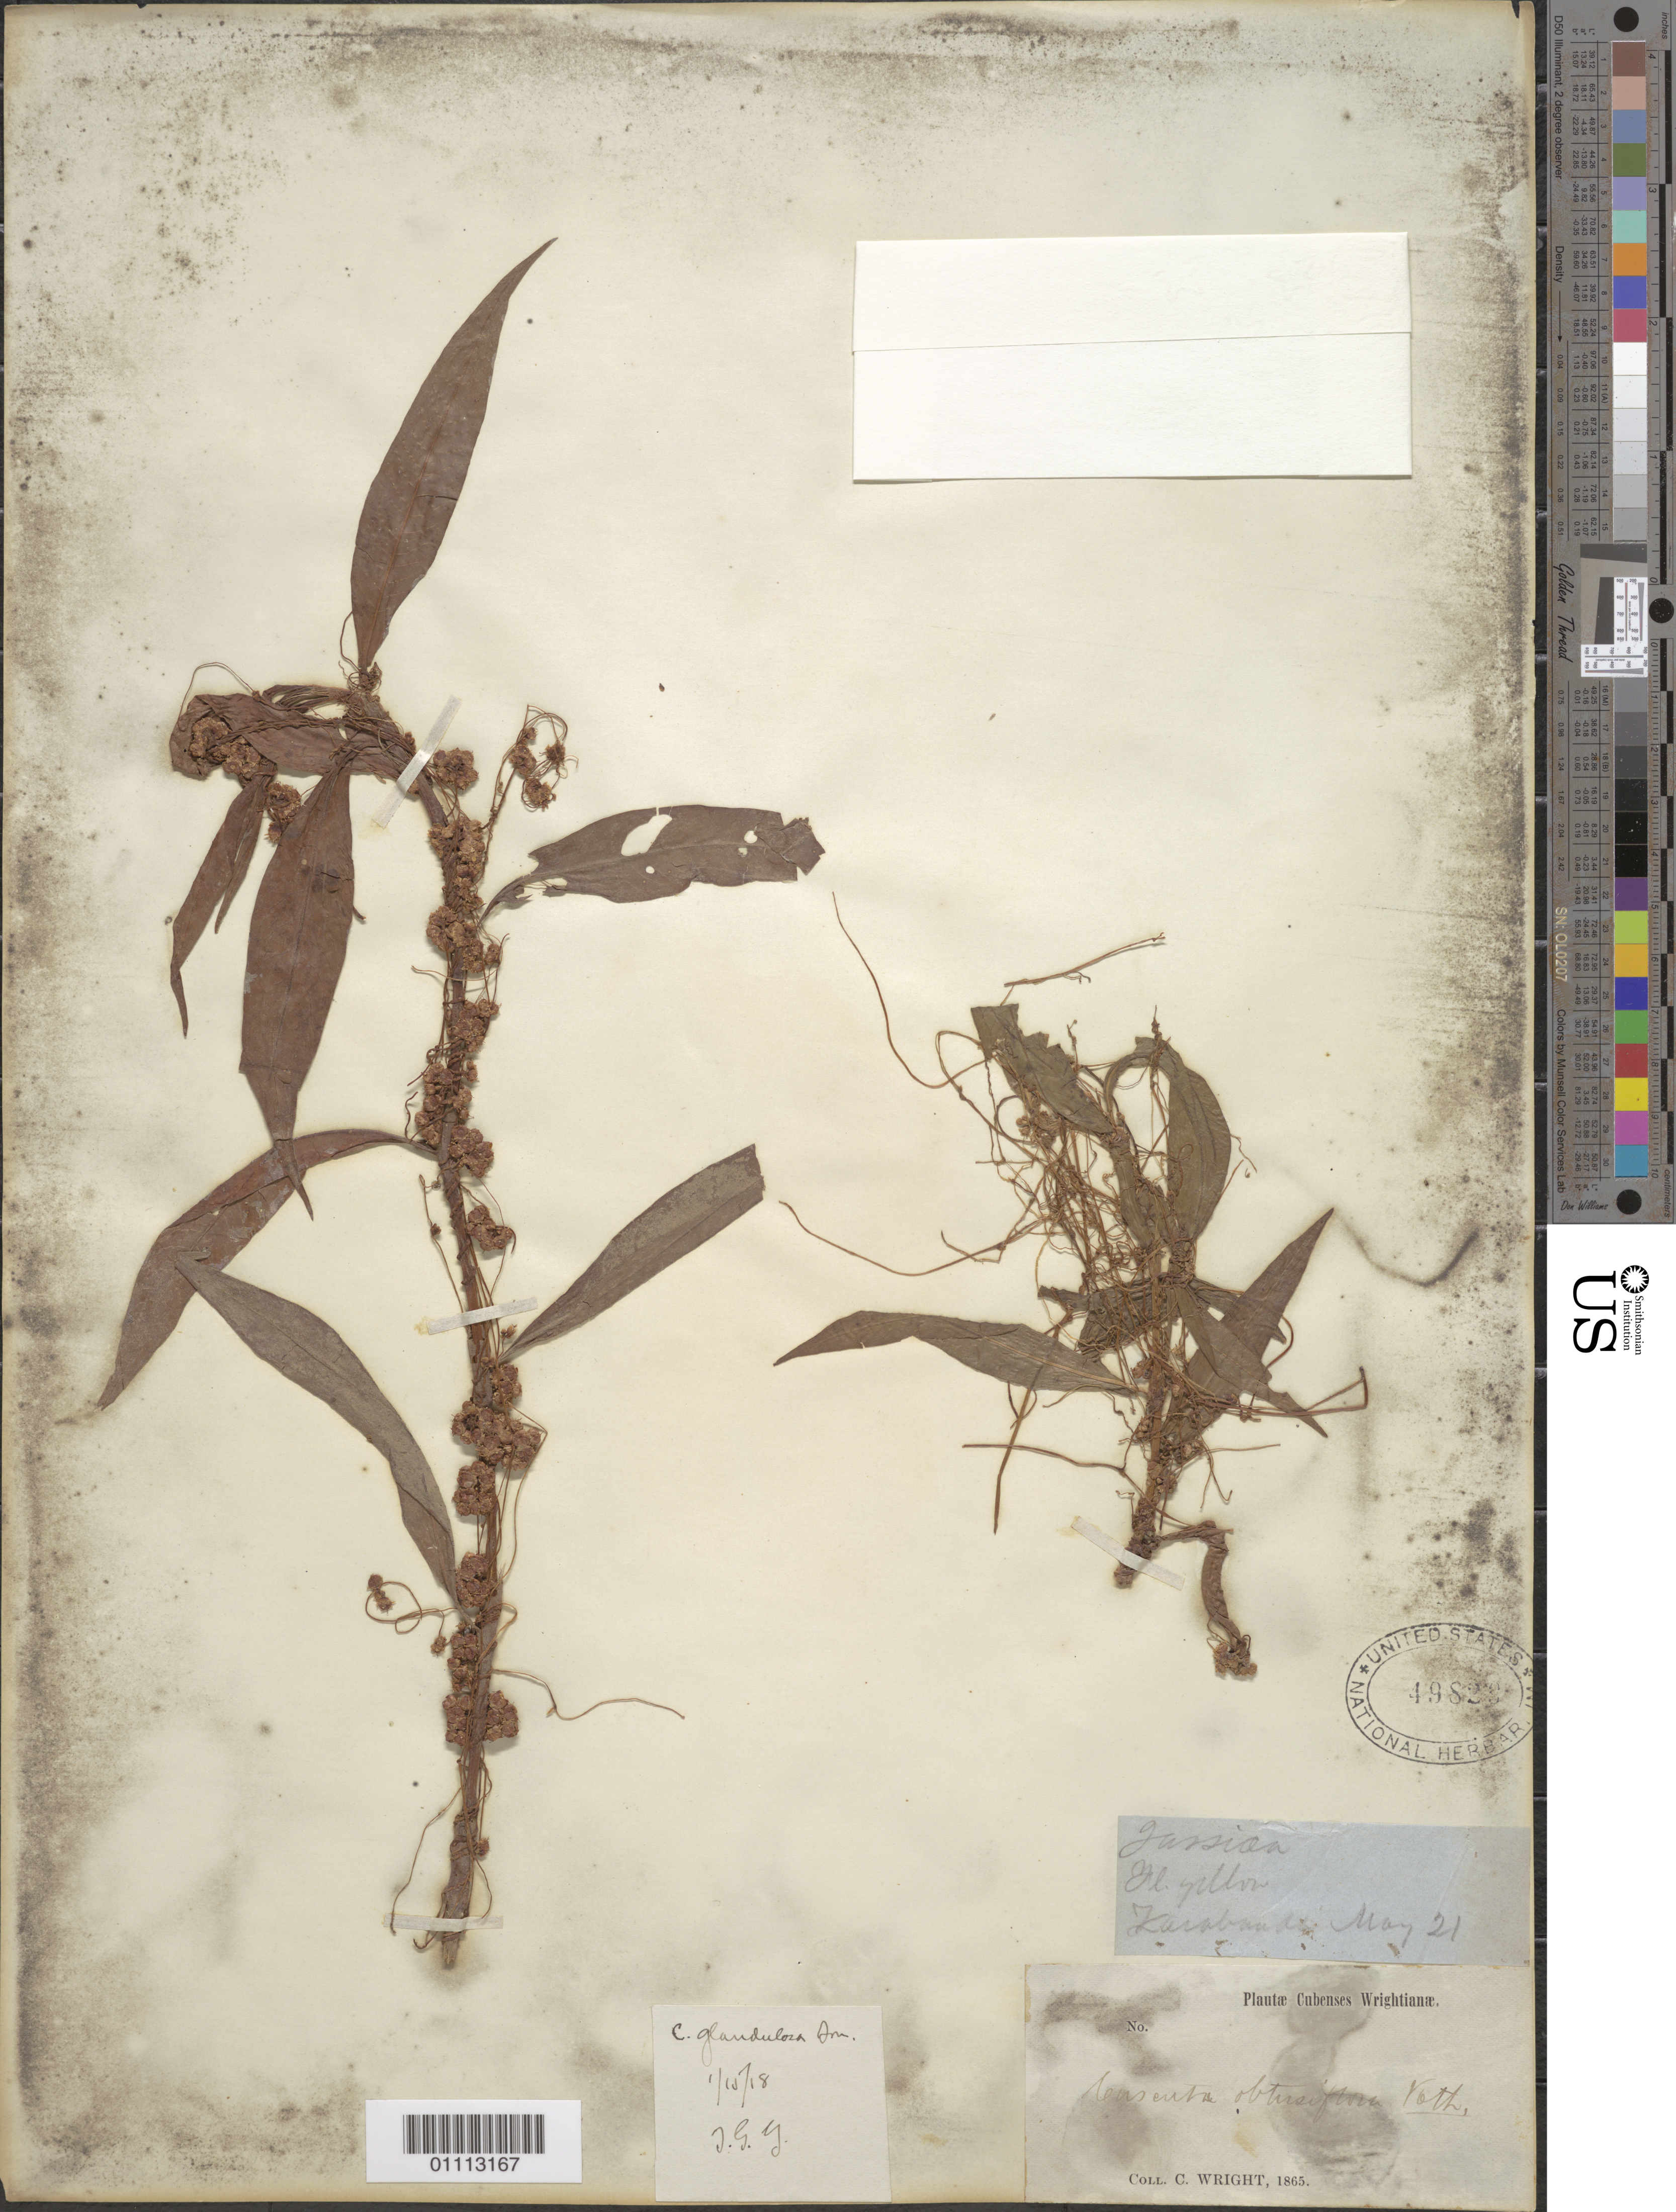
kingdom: Plantae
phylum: Tracheophyta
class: Magnoliopsida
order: Solanales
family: Convolvulaceae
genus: Cuscuta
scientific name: Cuscuta glandulosa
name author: Small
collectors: C. Wright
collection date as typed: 1865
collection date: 1865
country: Cuba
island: Cuba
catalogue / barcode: US 49829